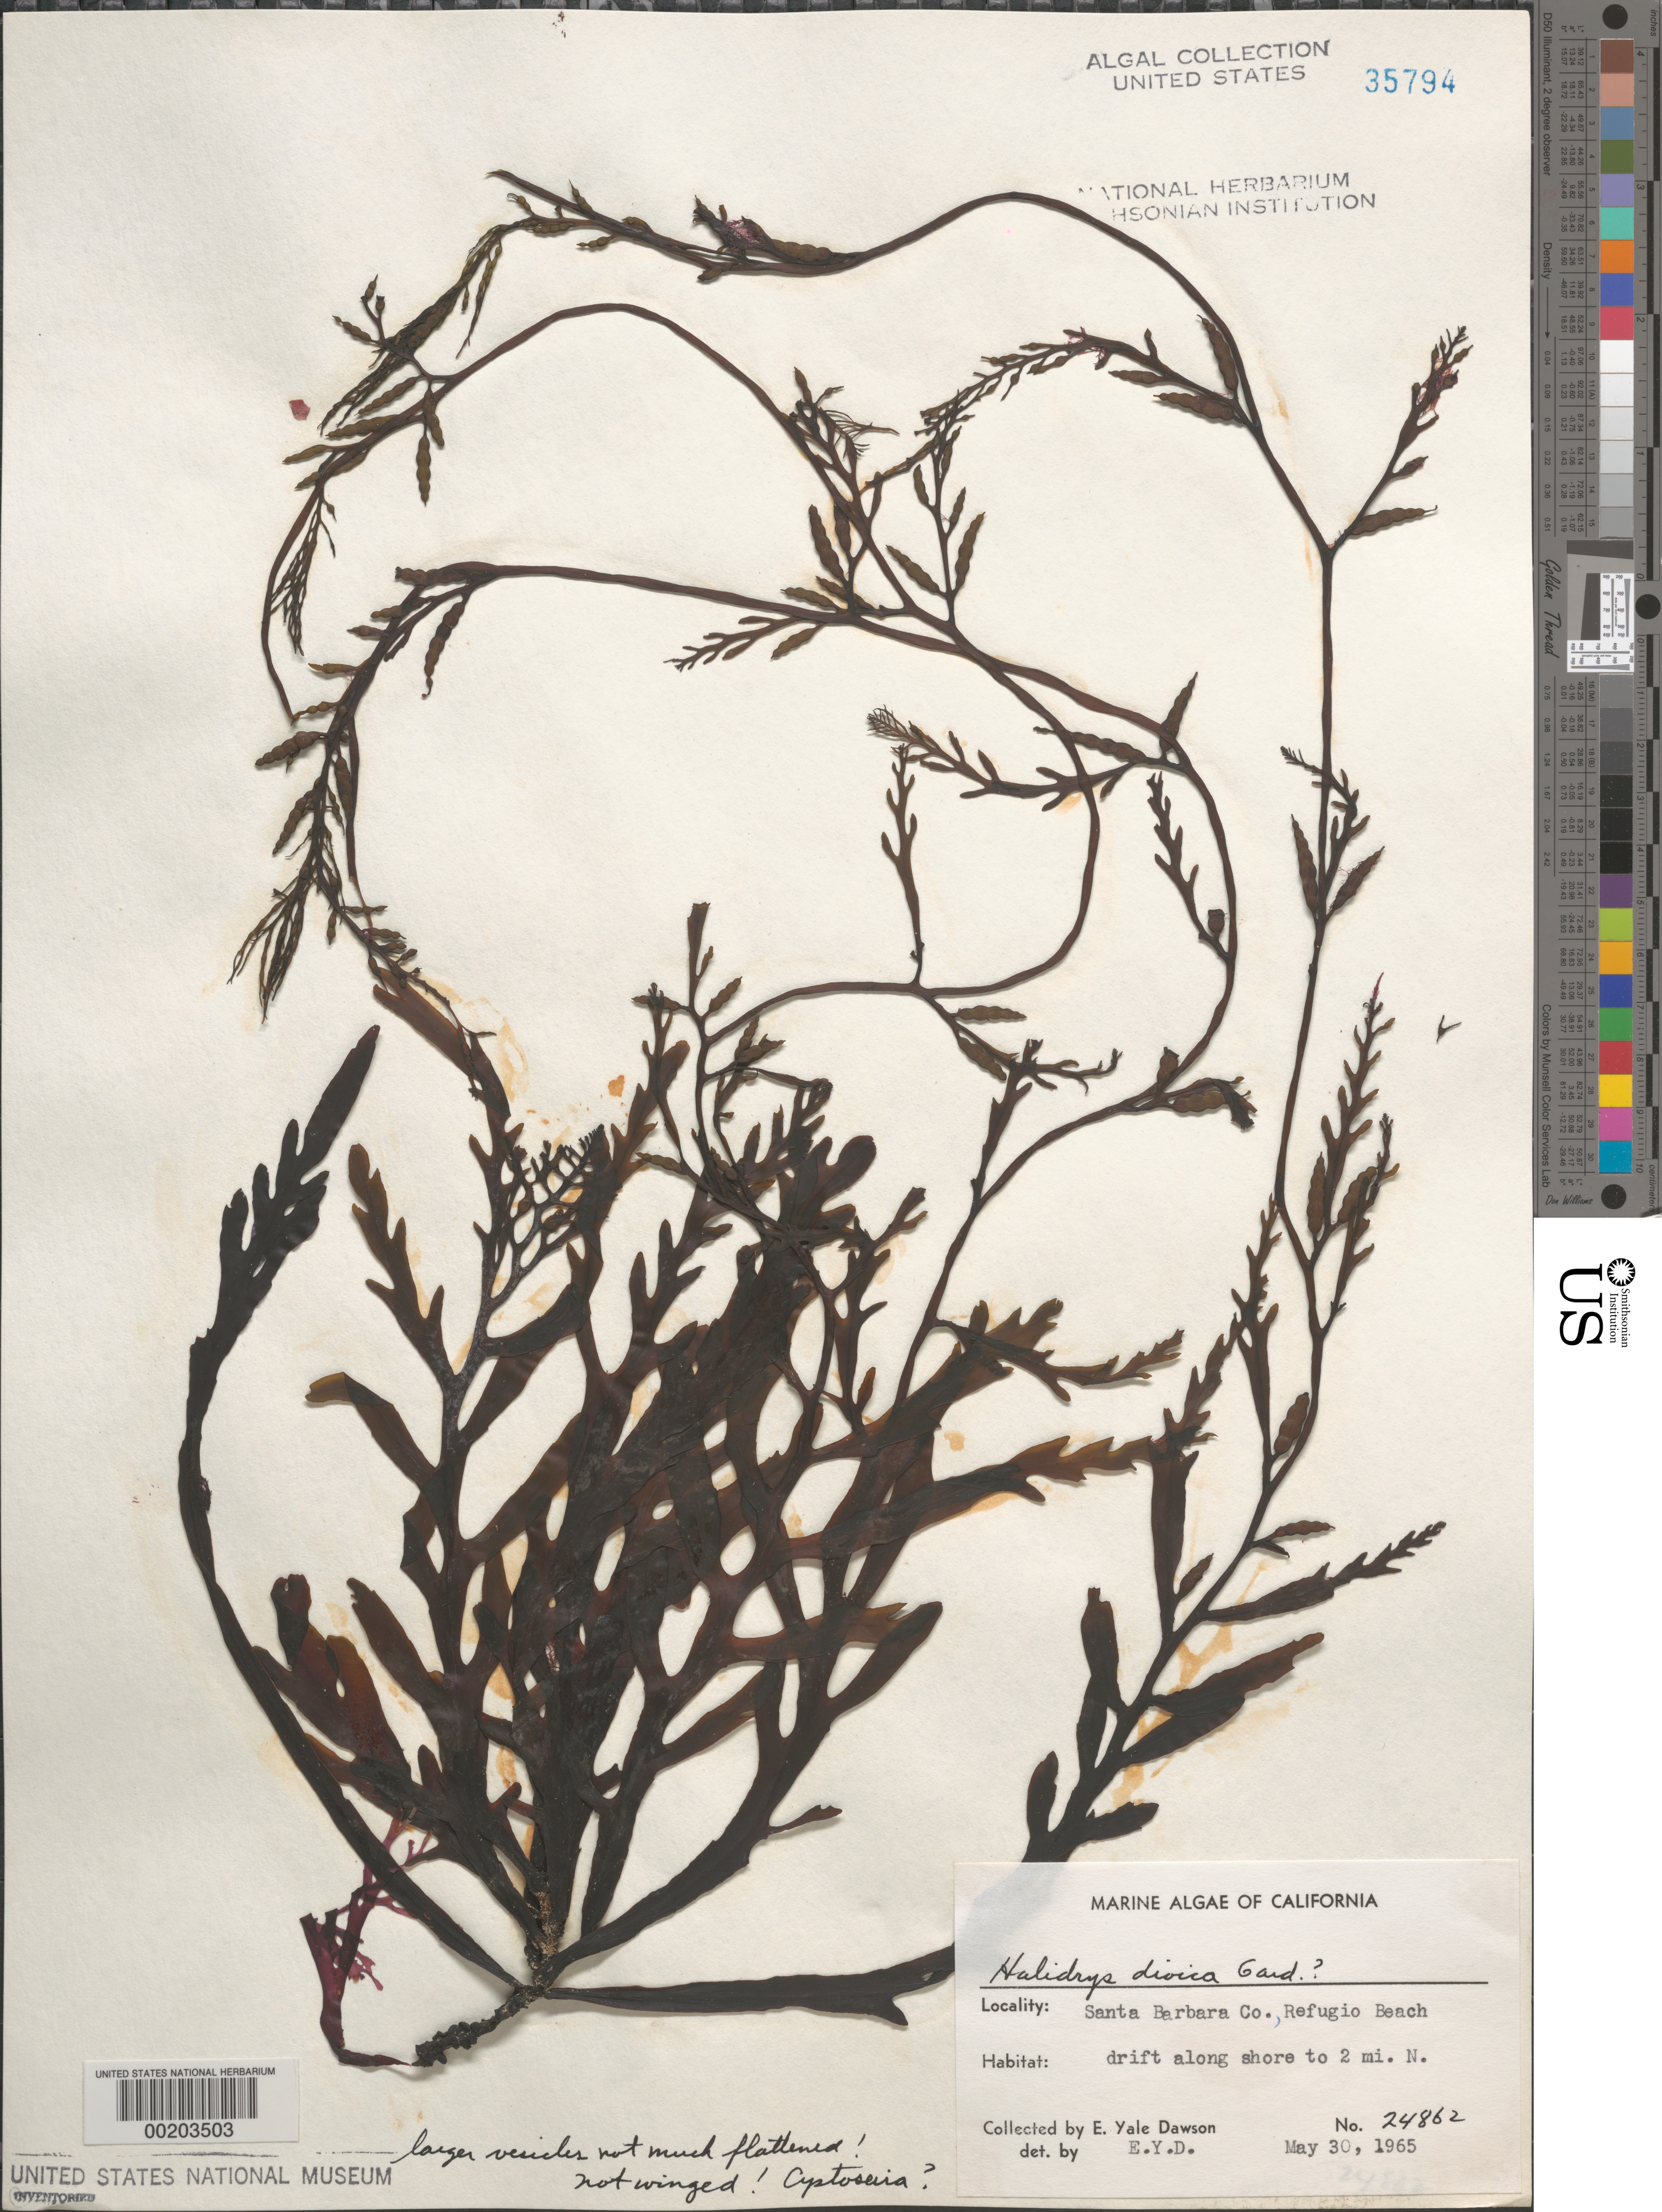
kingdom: Chromista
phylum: Ochrophyta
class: Phaeophyceae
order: Fucales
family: Sargassaceae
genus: Halidrys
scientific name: Halidrys dioica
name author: N.L. Gardner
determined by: Dawson, E. Y.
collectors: E. Y. Dawson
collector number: EYD 24862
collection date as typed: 30 May 1965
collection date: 1965-05-30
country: United States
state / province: California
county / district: Santa Barbara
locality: Refugio Beach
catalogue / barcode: US 35794